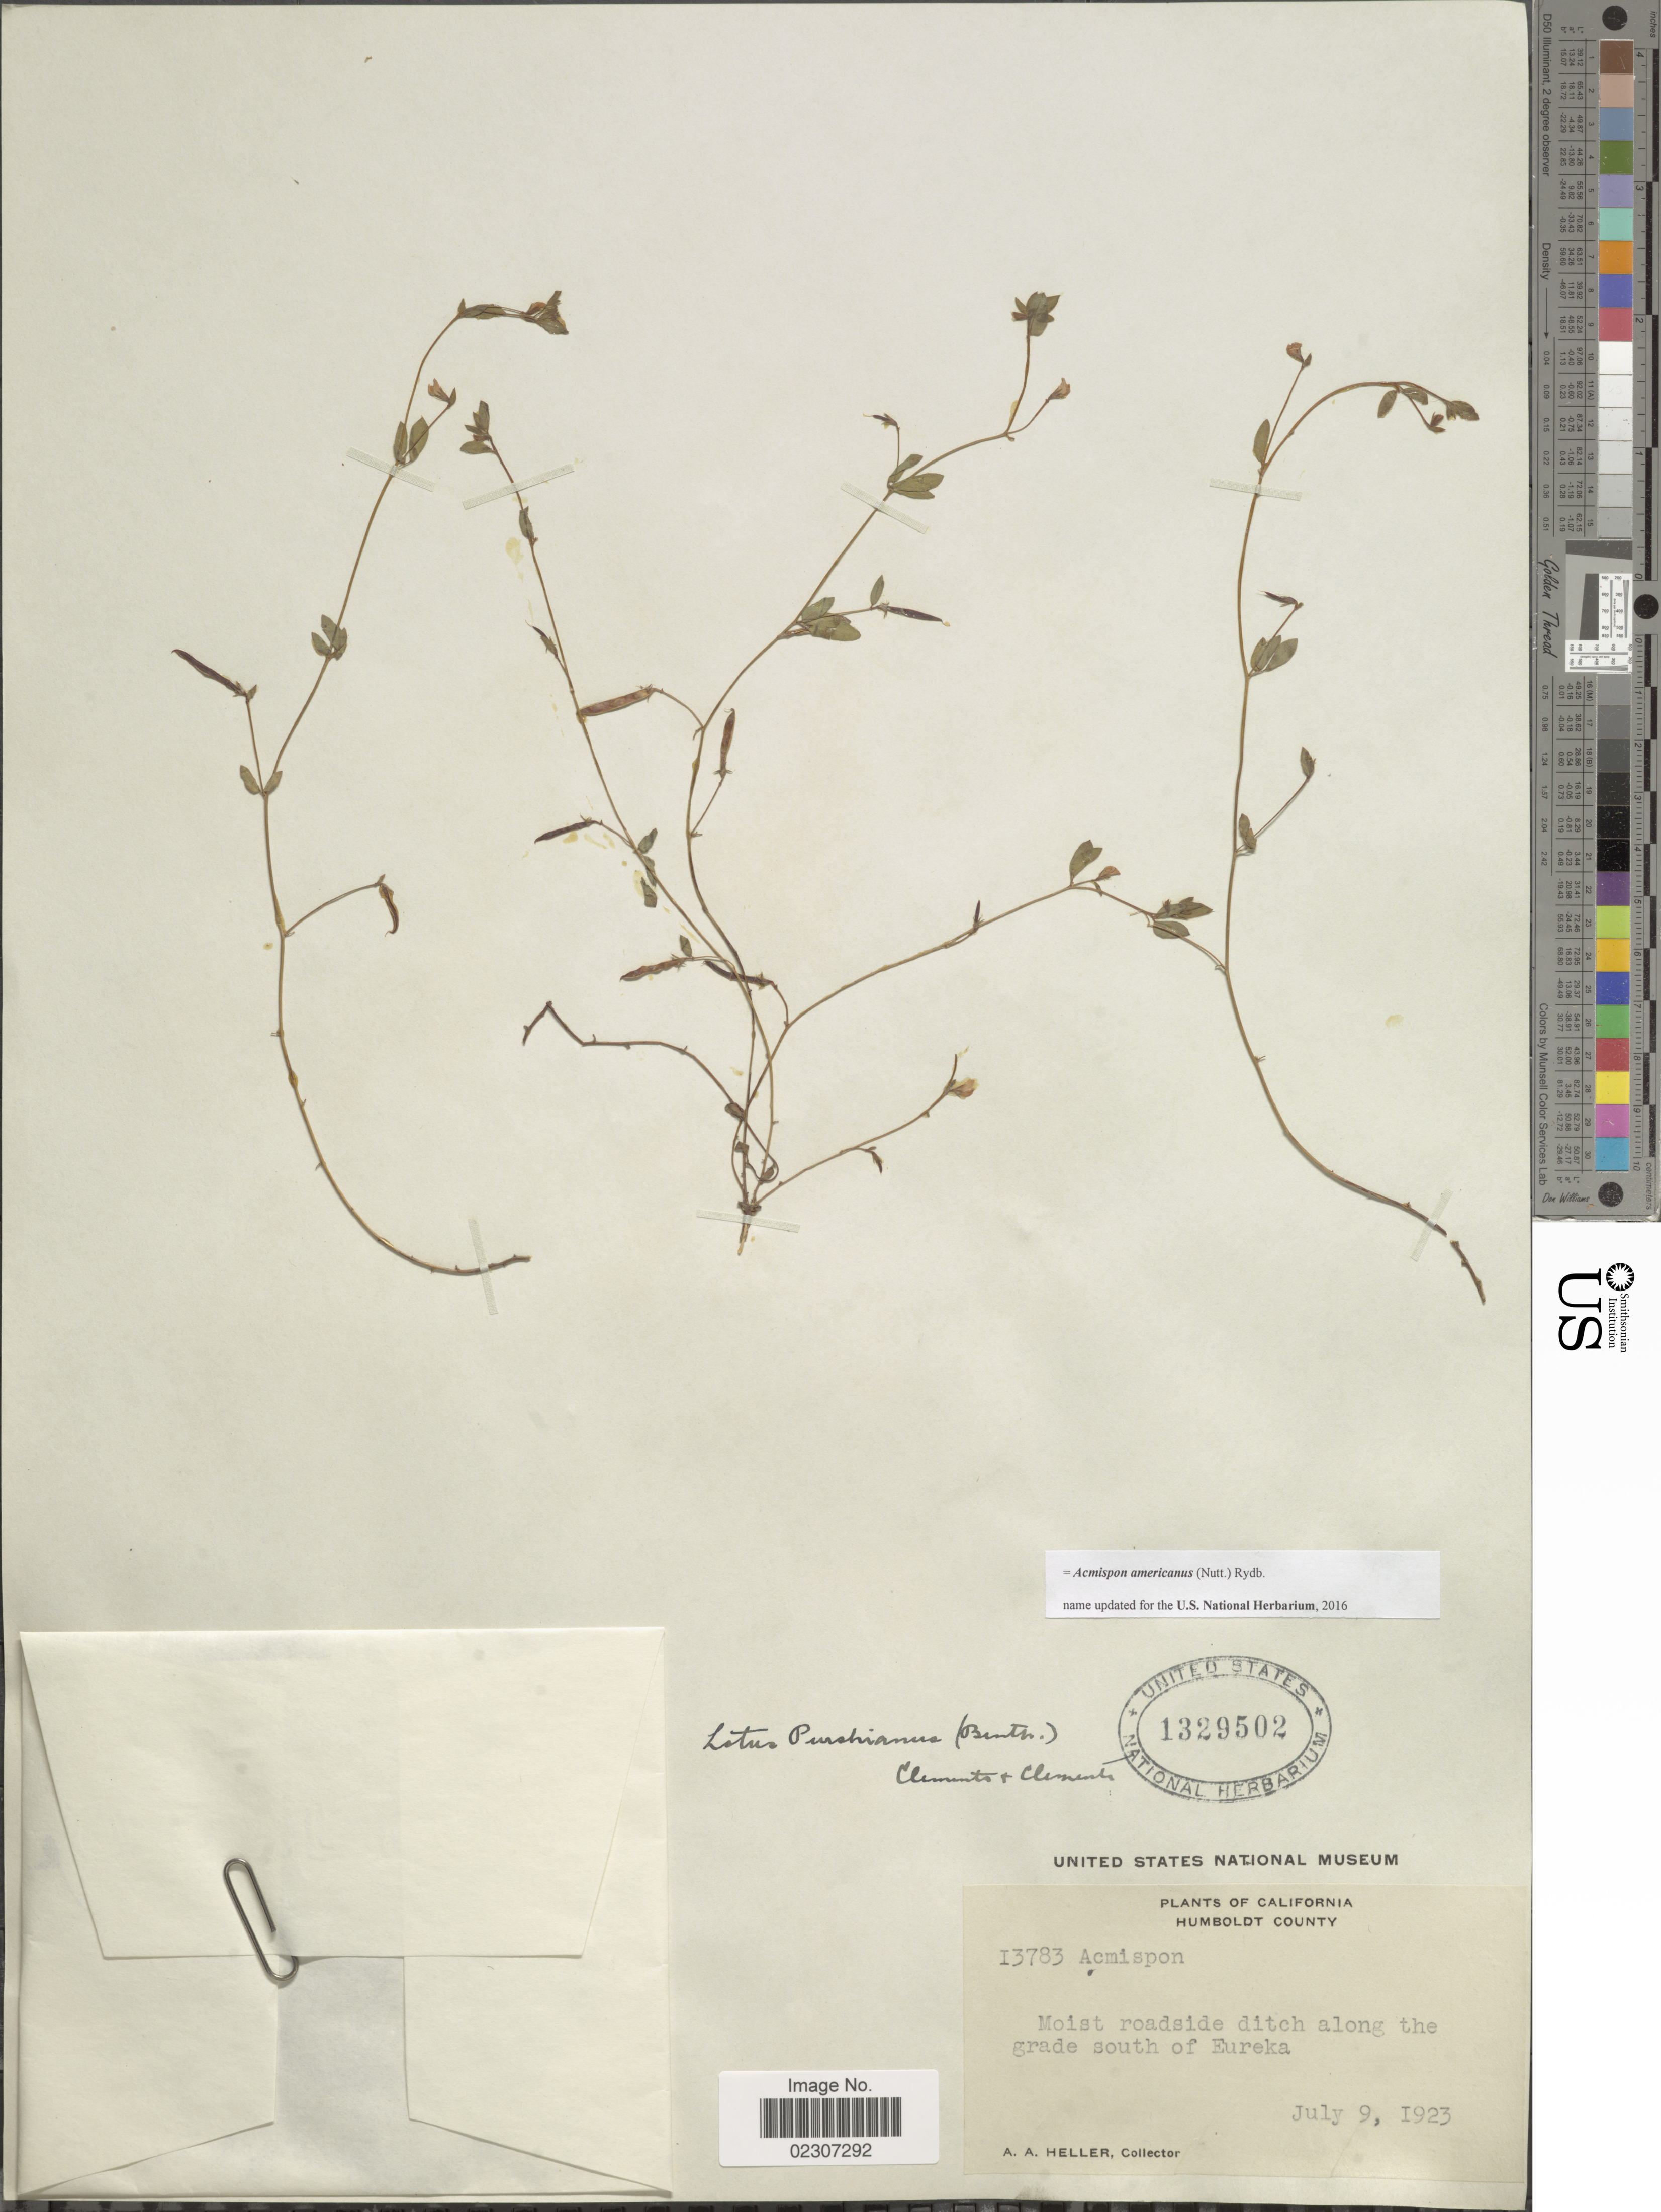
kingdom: Plantae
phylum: Tracheophyta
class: Magnoliopsida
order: Fabales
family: Fabaceae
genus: Acmispon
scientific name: Acmispon americanus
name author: (Nutt.) Rydb.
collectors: A. A. Heller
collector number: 13783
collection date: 1923-07-09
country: United States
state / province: California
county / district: Humboldt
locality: California, Humboldt County, along the grade south of Eureka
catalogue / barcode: US 1329502